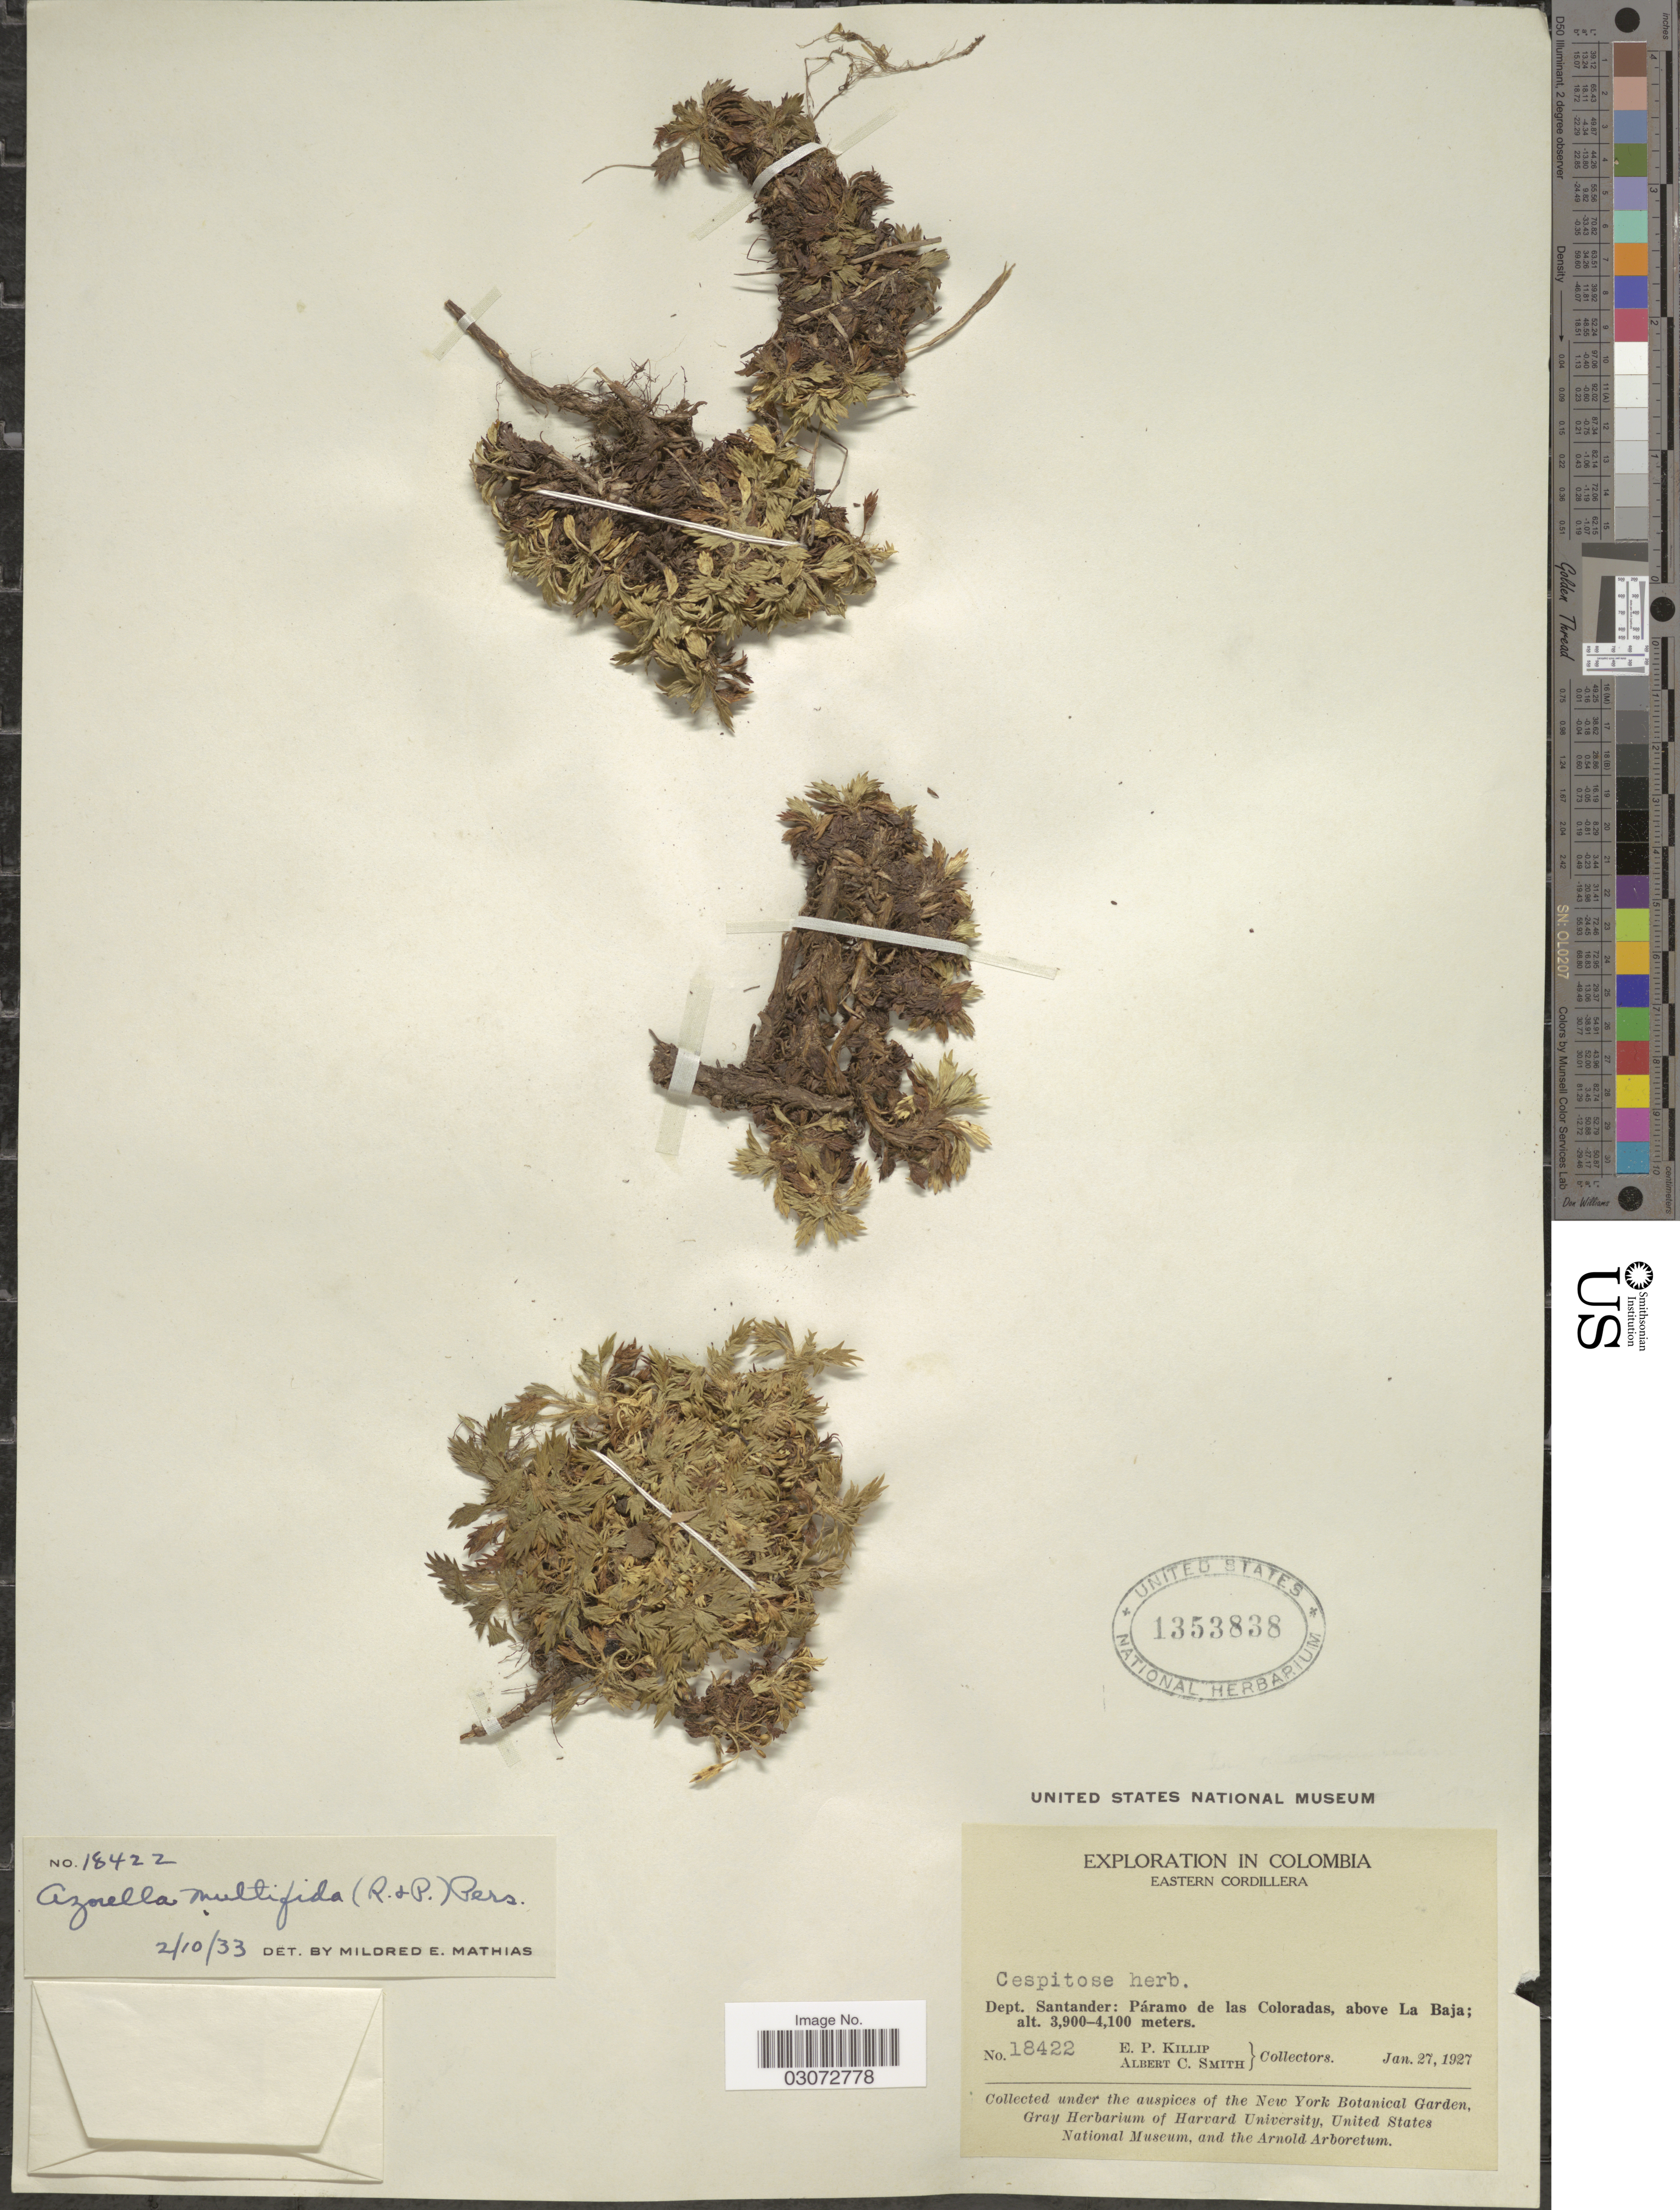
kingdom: Plantae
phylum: Tracheophyta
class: Magnoliopsida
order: Apiales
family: Apiaceae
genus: Azorella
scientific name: Azorella multifida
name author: (Ruiz & Pav.) Pers.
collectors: E. P. Killip & A. C. Smith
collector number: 18422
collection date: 1927-01-27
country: Colombia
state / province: Santander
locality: Eastern Cordillera. Dept. Santander: Páramo de las Coloradas, above La Baja.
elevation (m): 3900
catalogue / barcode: US 1353838